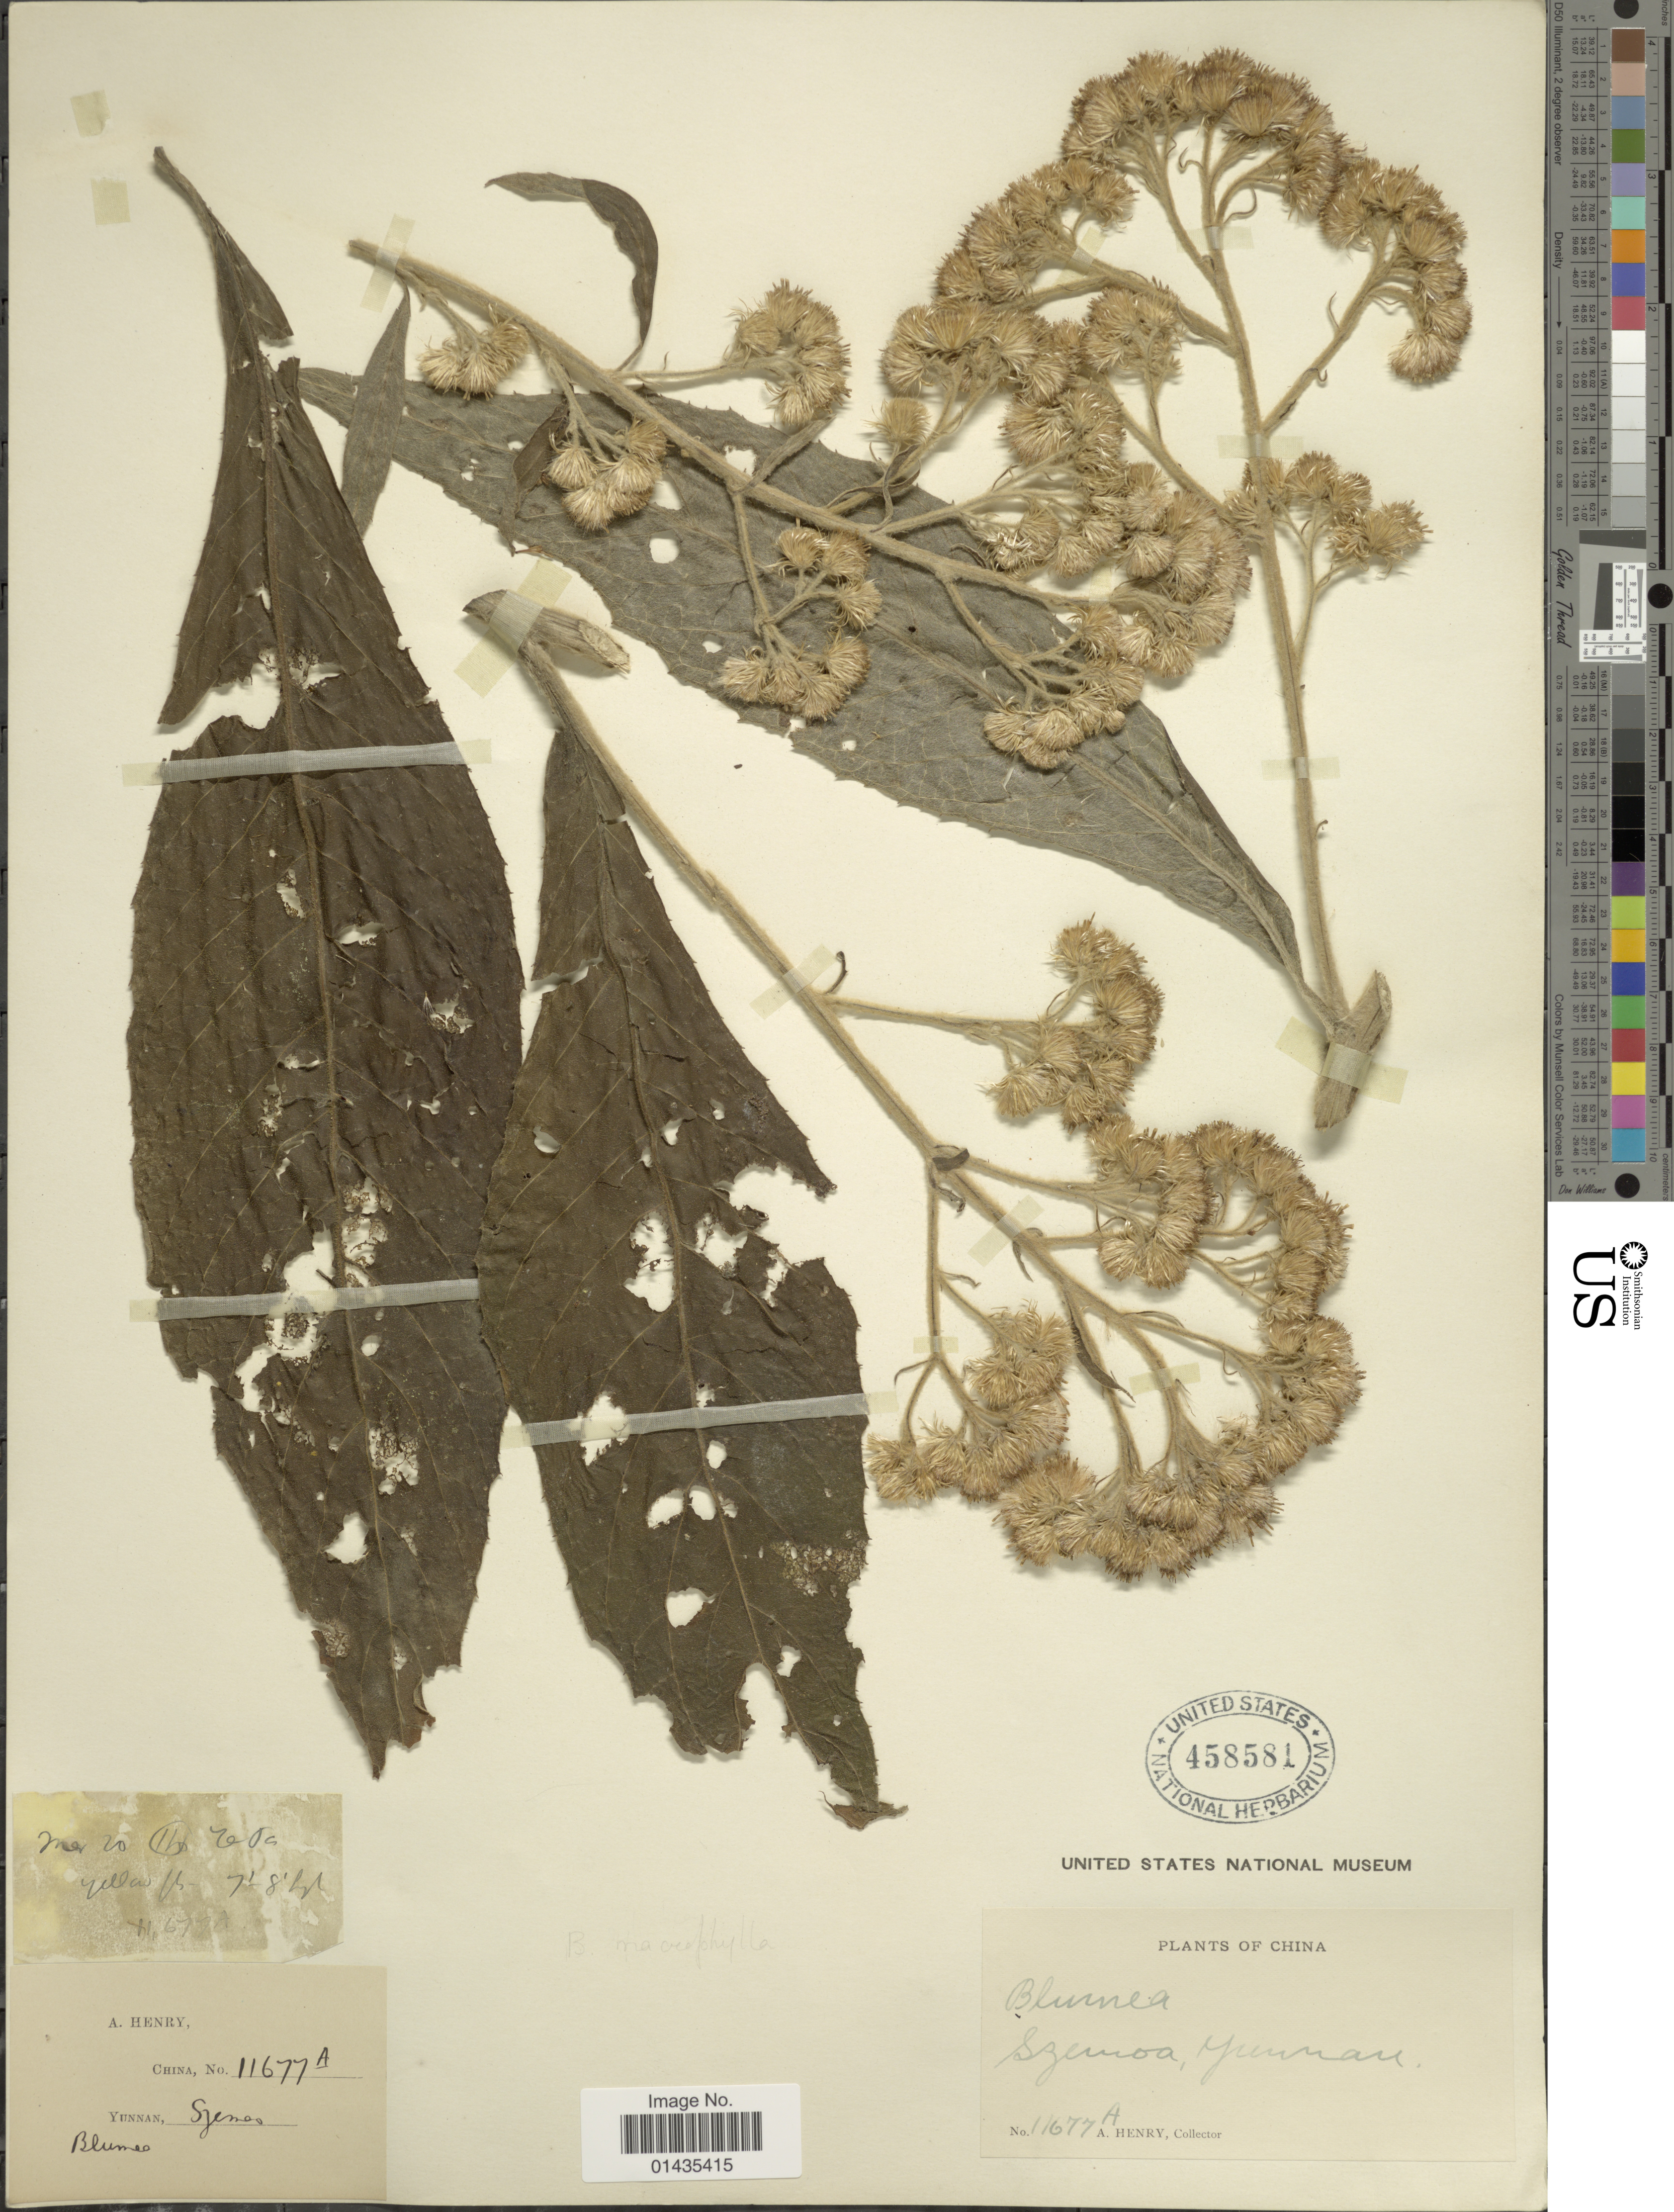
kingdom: Plantae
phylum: Tracheophyta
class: Magnoliopsida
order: Asterales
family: Asteraceae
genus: Blumea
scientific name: Blumea sp.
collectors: A. Henry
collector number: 11677 A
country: China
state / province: Yunnan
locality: Szemoa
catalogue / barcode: US 458581